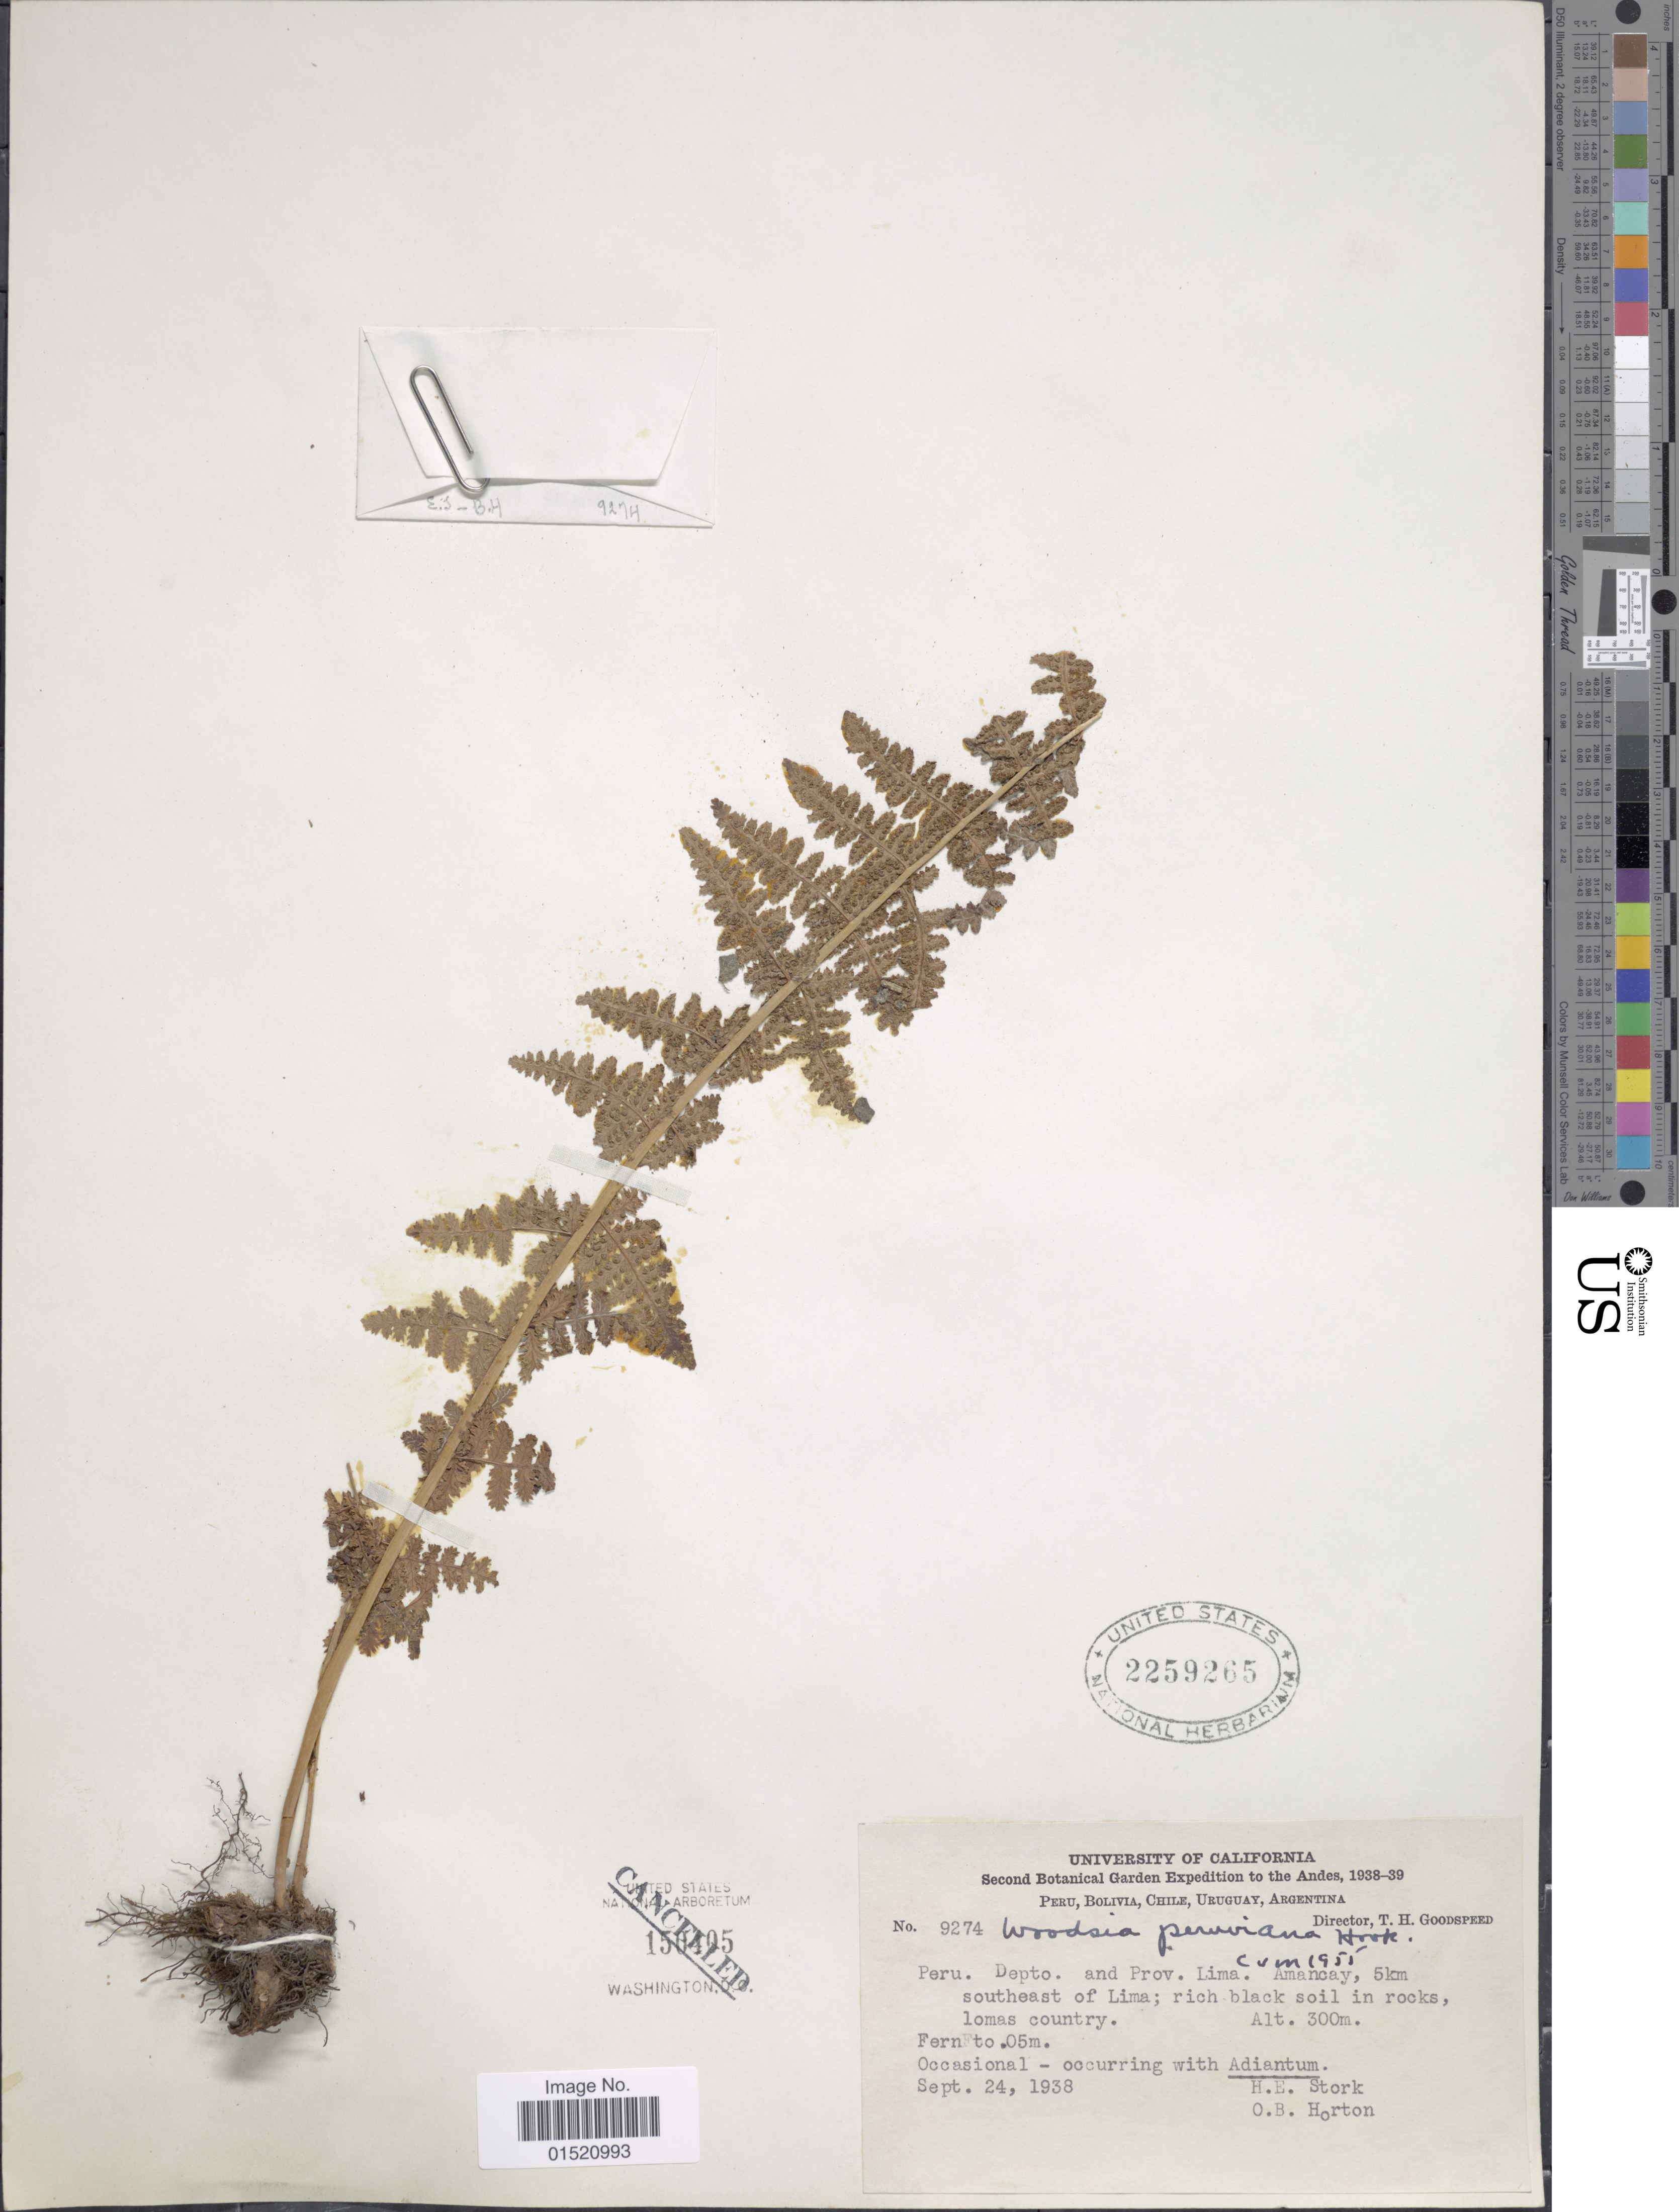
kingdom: Plantae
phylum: Tracheophyta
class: Polypodiopsida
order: Polypodiales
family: Woodsiaceae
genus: Woodsia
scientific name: Woodsia montevidensis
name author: (Spreng.) Hieron.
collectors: H. E. Stork & O. B. Horton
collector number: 9274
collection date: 1938-09-24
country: Peru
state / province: Lima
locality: Depto and Prov. Lima. Amancay, 5km southeast of Lima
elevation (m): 300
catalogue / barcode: US 2259265